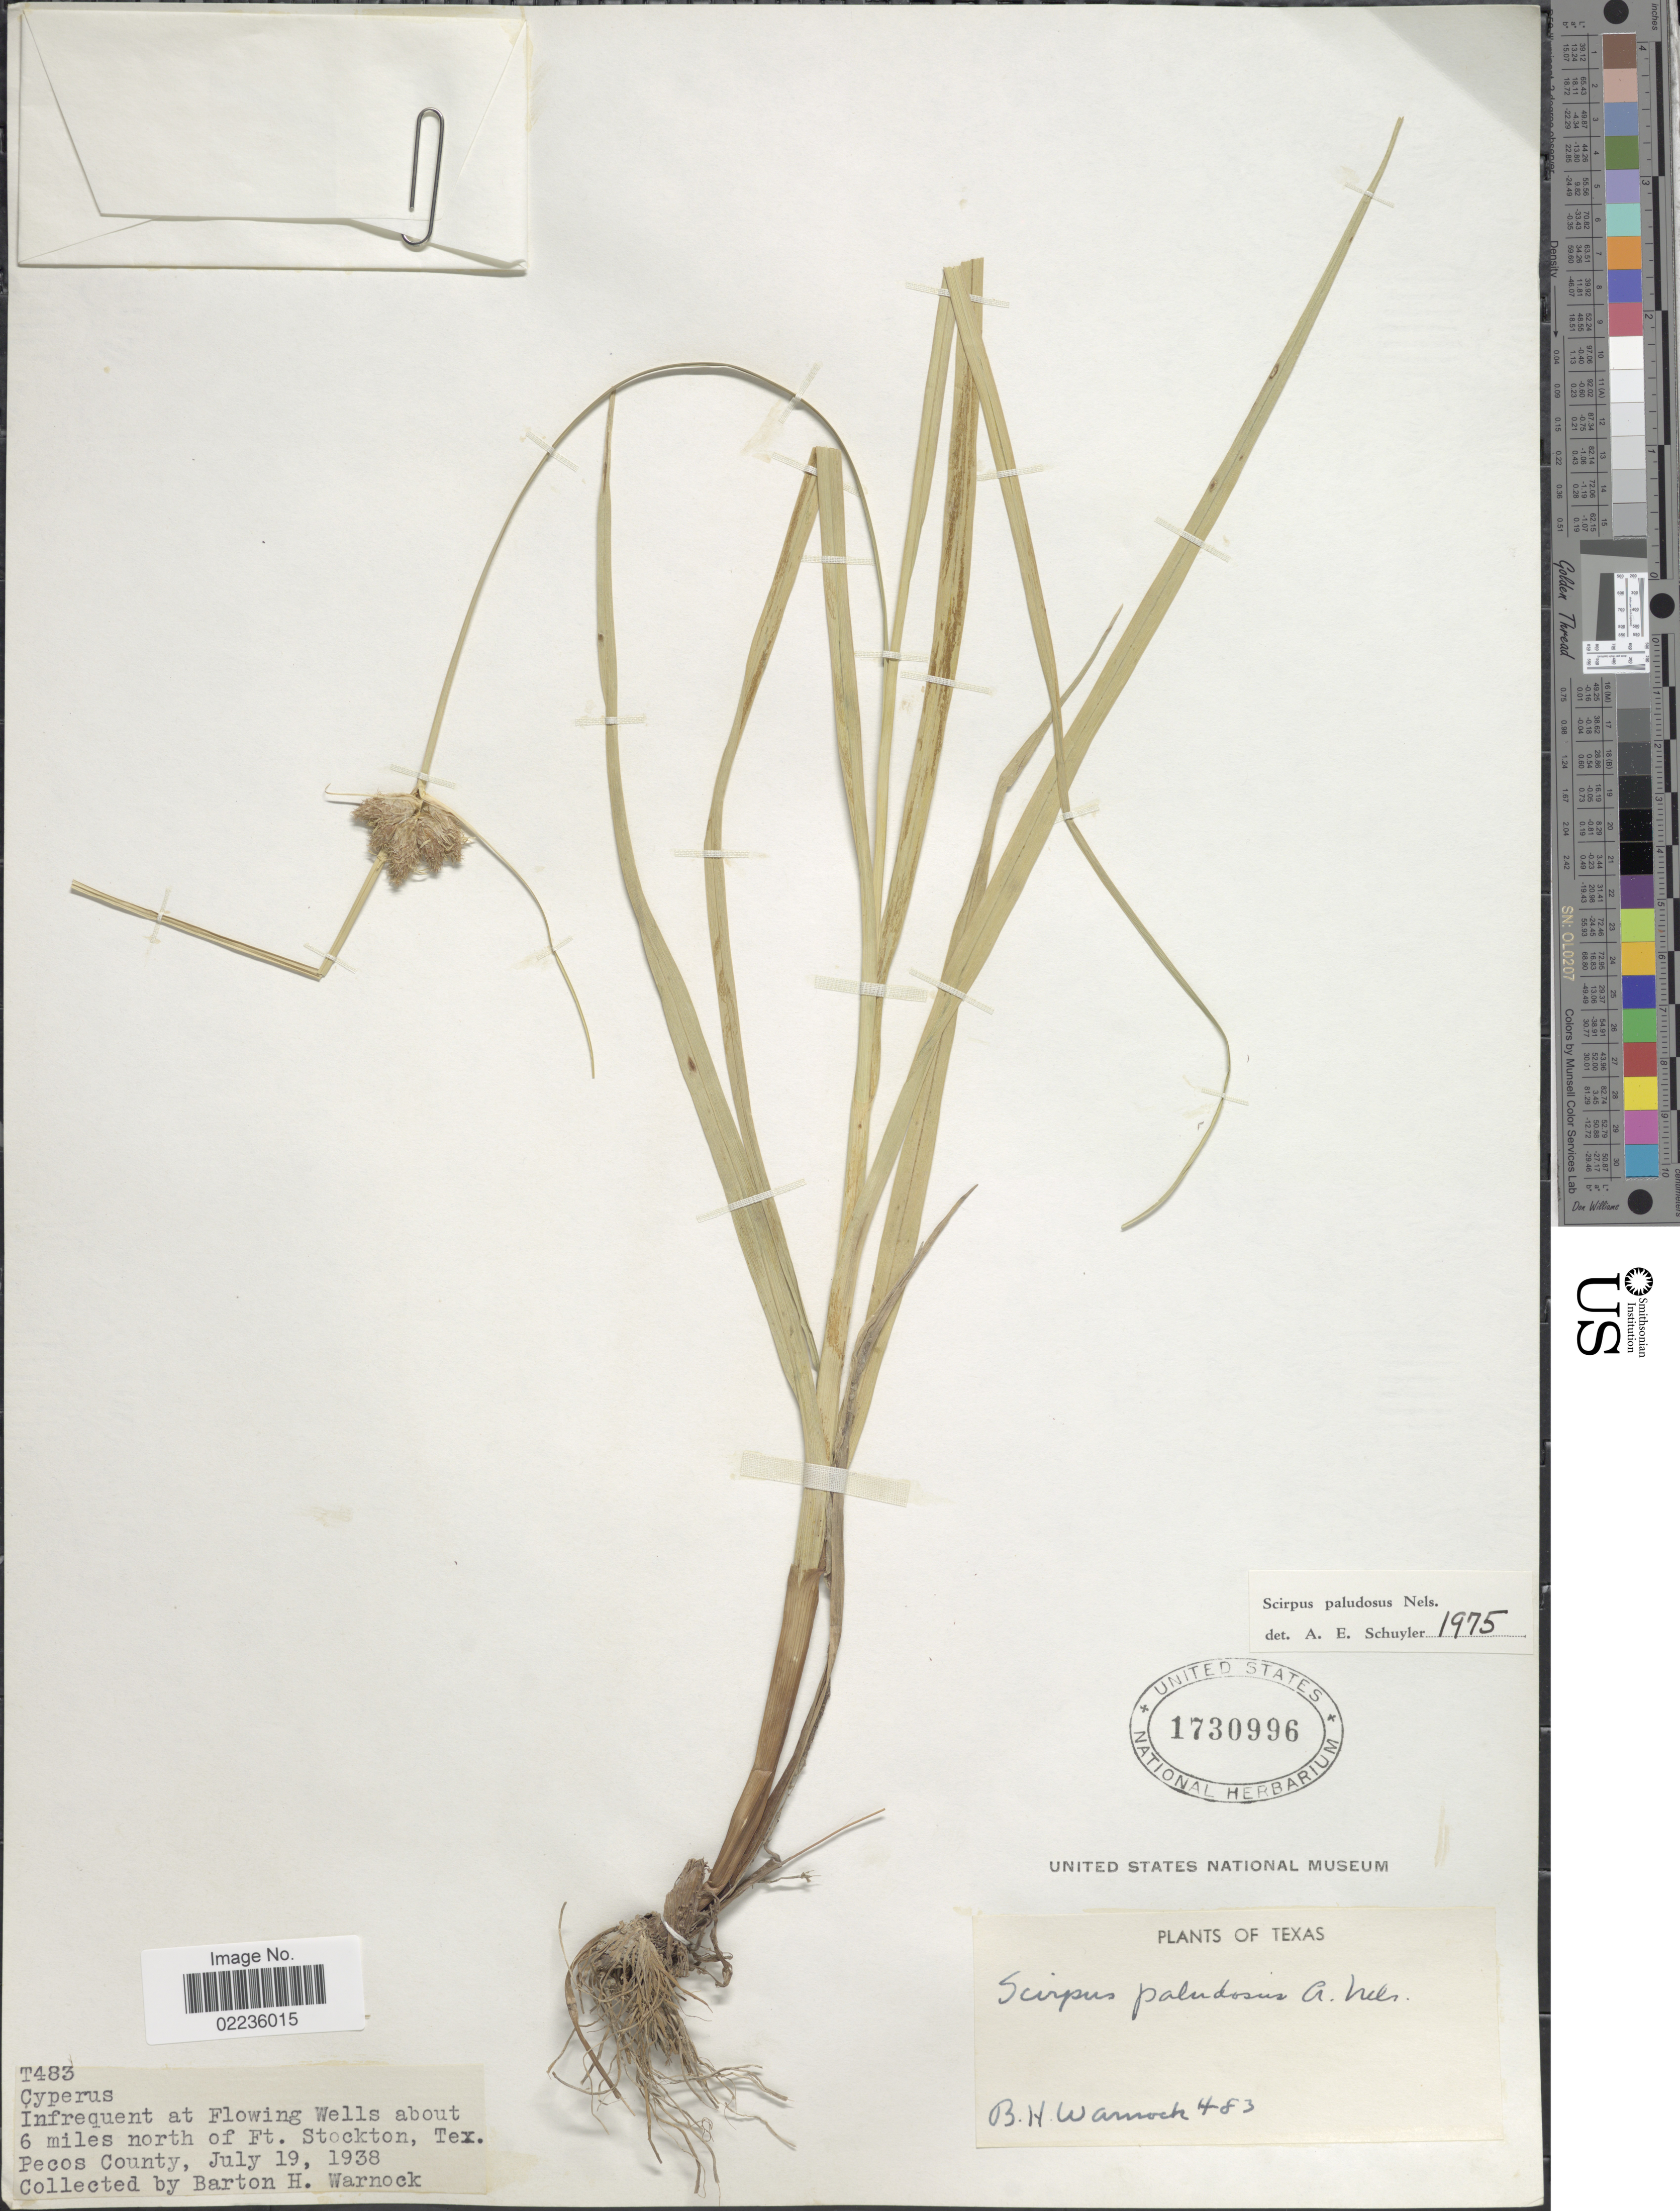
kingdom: Plantae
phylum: Tracheophyta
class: Liliopsida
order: Poales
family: Cyperaceae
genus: Bolboschoenus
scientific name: Bolboschoenus maritimus subsp. paludosus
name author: (A. Nelson) T. Koyama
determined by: Strong, M. T., (US), Smithsonian Institution - National Museum of Natural History (UNITED STATES)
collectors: B. H. Warnock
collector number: T483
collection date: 1938-07-19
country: United States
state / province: Texas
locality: Flowing Wells about 6 miles north of Ft. Stockton, Pecos County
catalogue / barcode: US 1730996